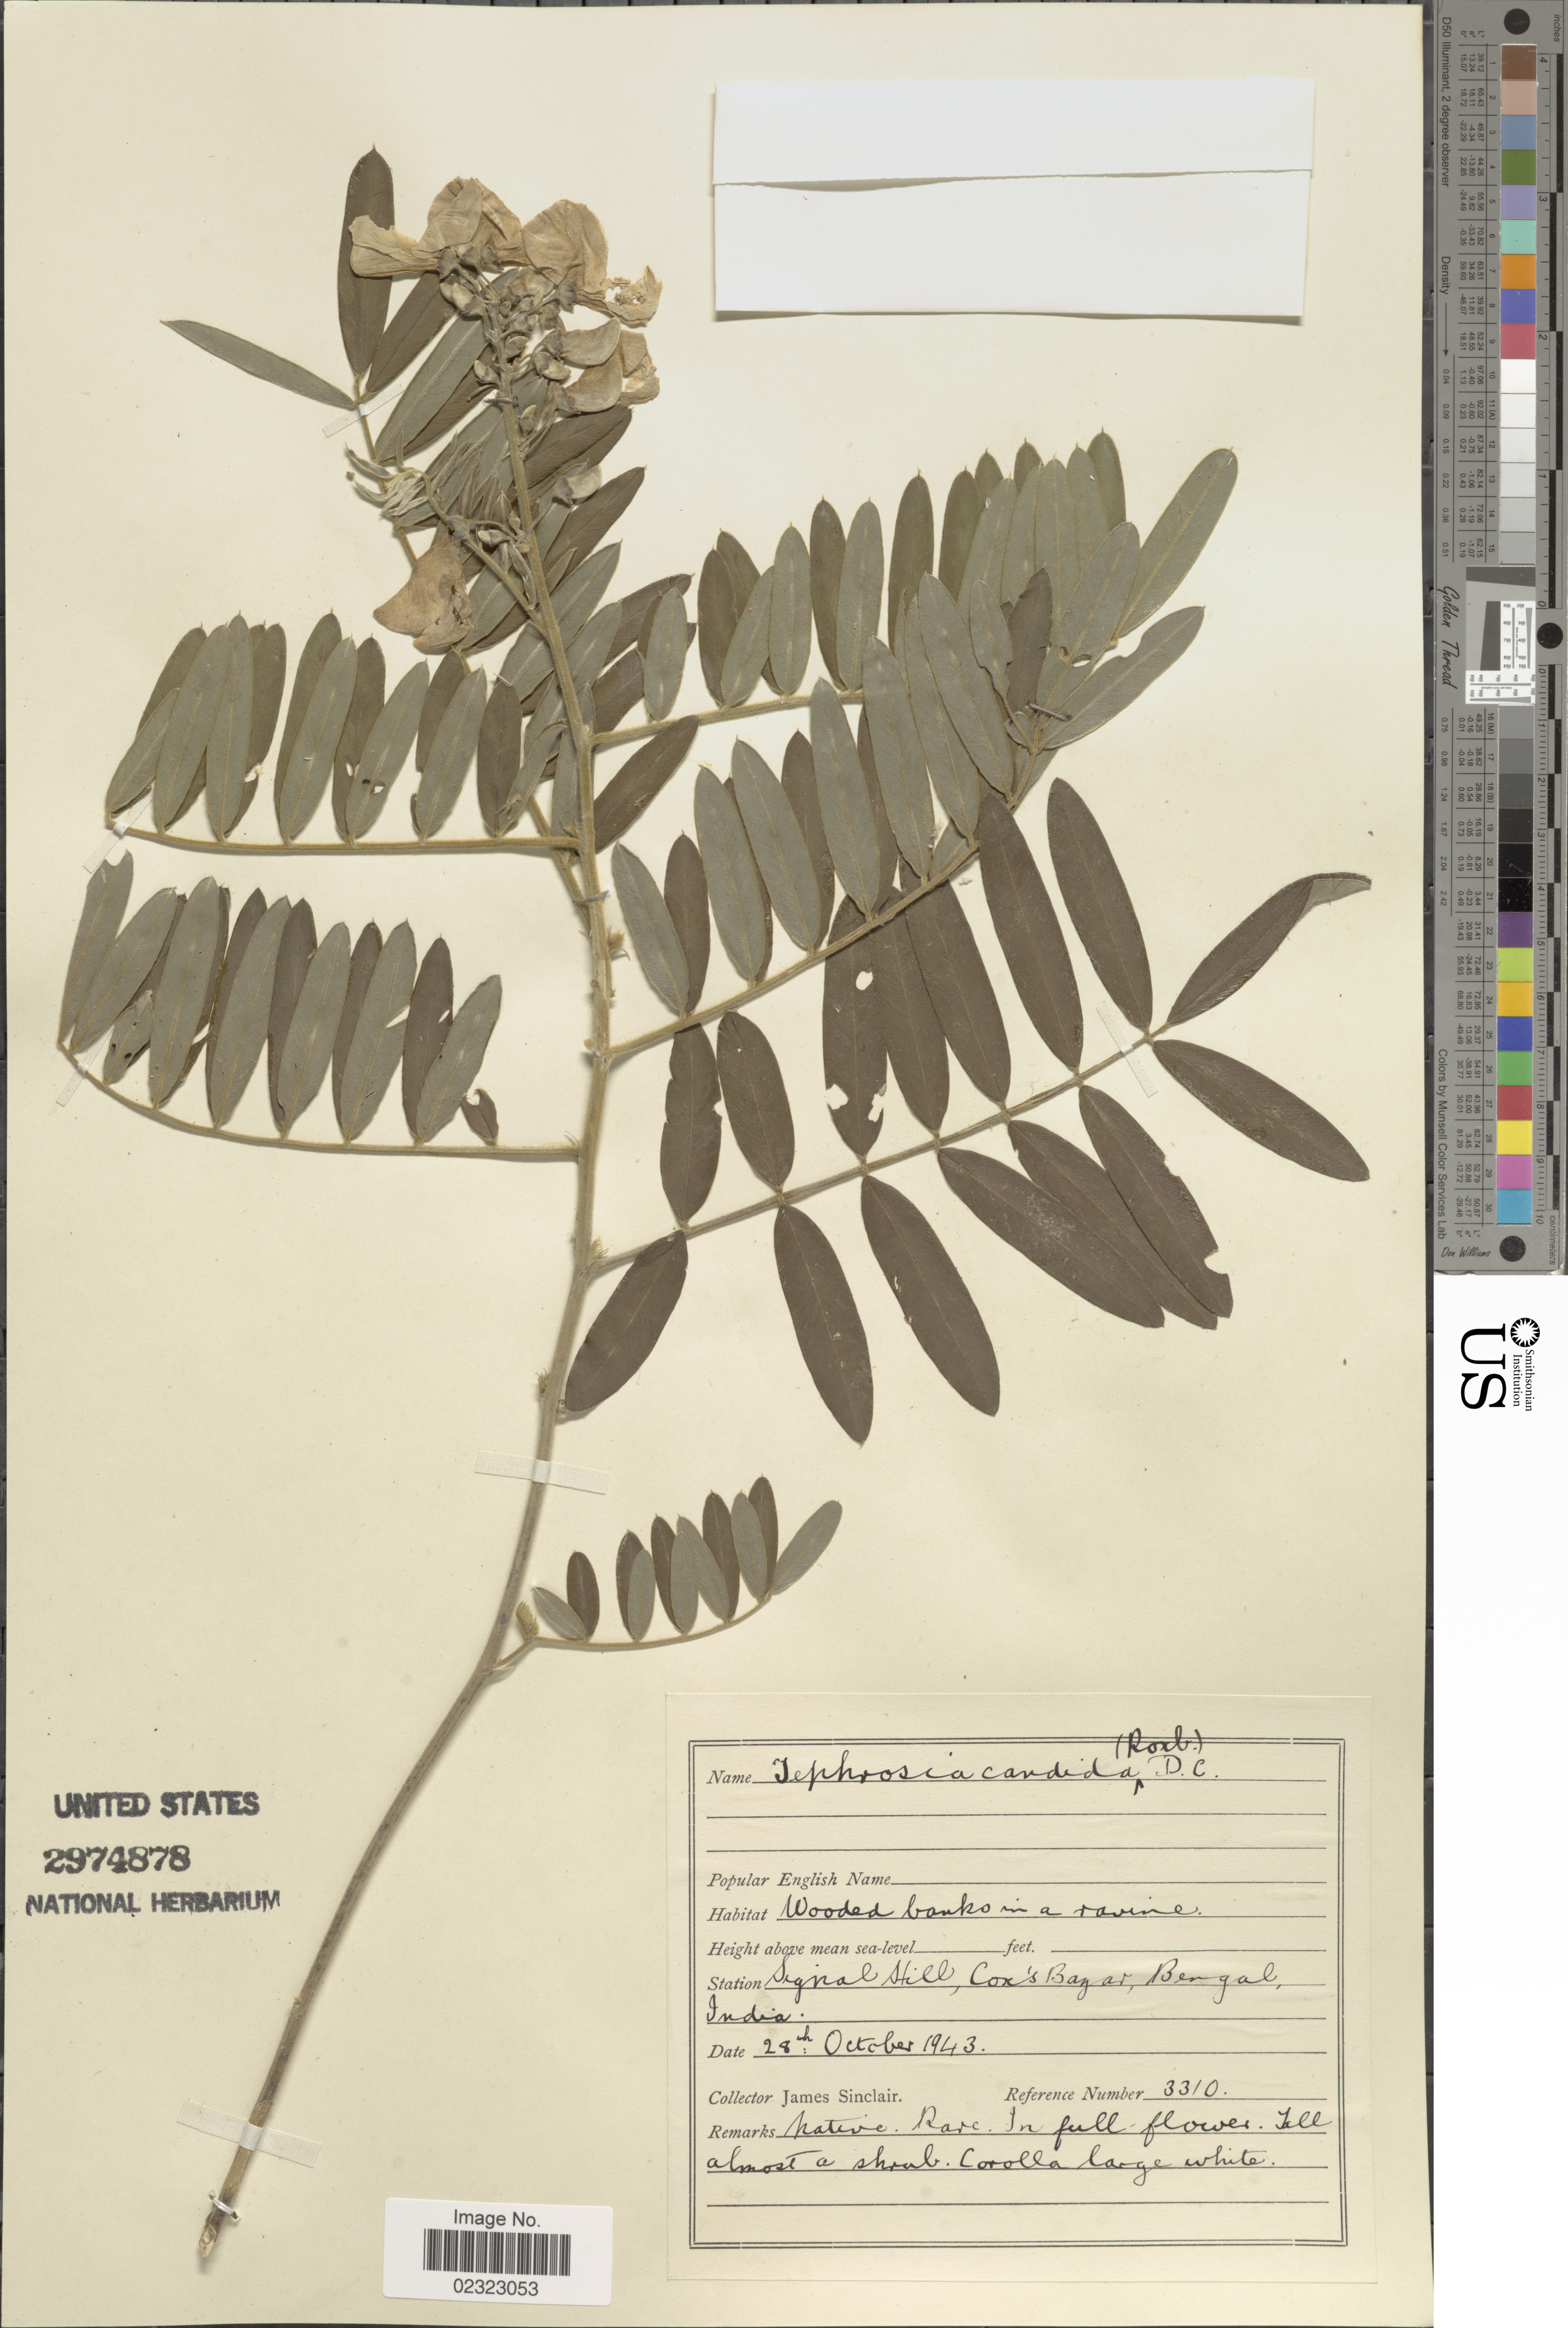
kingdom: Plantae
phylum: Tracheophyta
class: Magnoliopsida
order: Fabales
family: Fabaceae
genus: Tephrosia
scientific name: Tephrosia candida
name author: DC.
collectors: J. Sinclair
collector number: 3310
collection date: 1943-10-28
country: Bangladesh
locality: Signal Hill, Cox's Bazar, Bengal.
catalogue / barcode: US 2974878